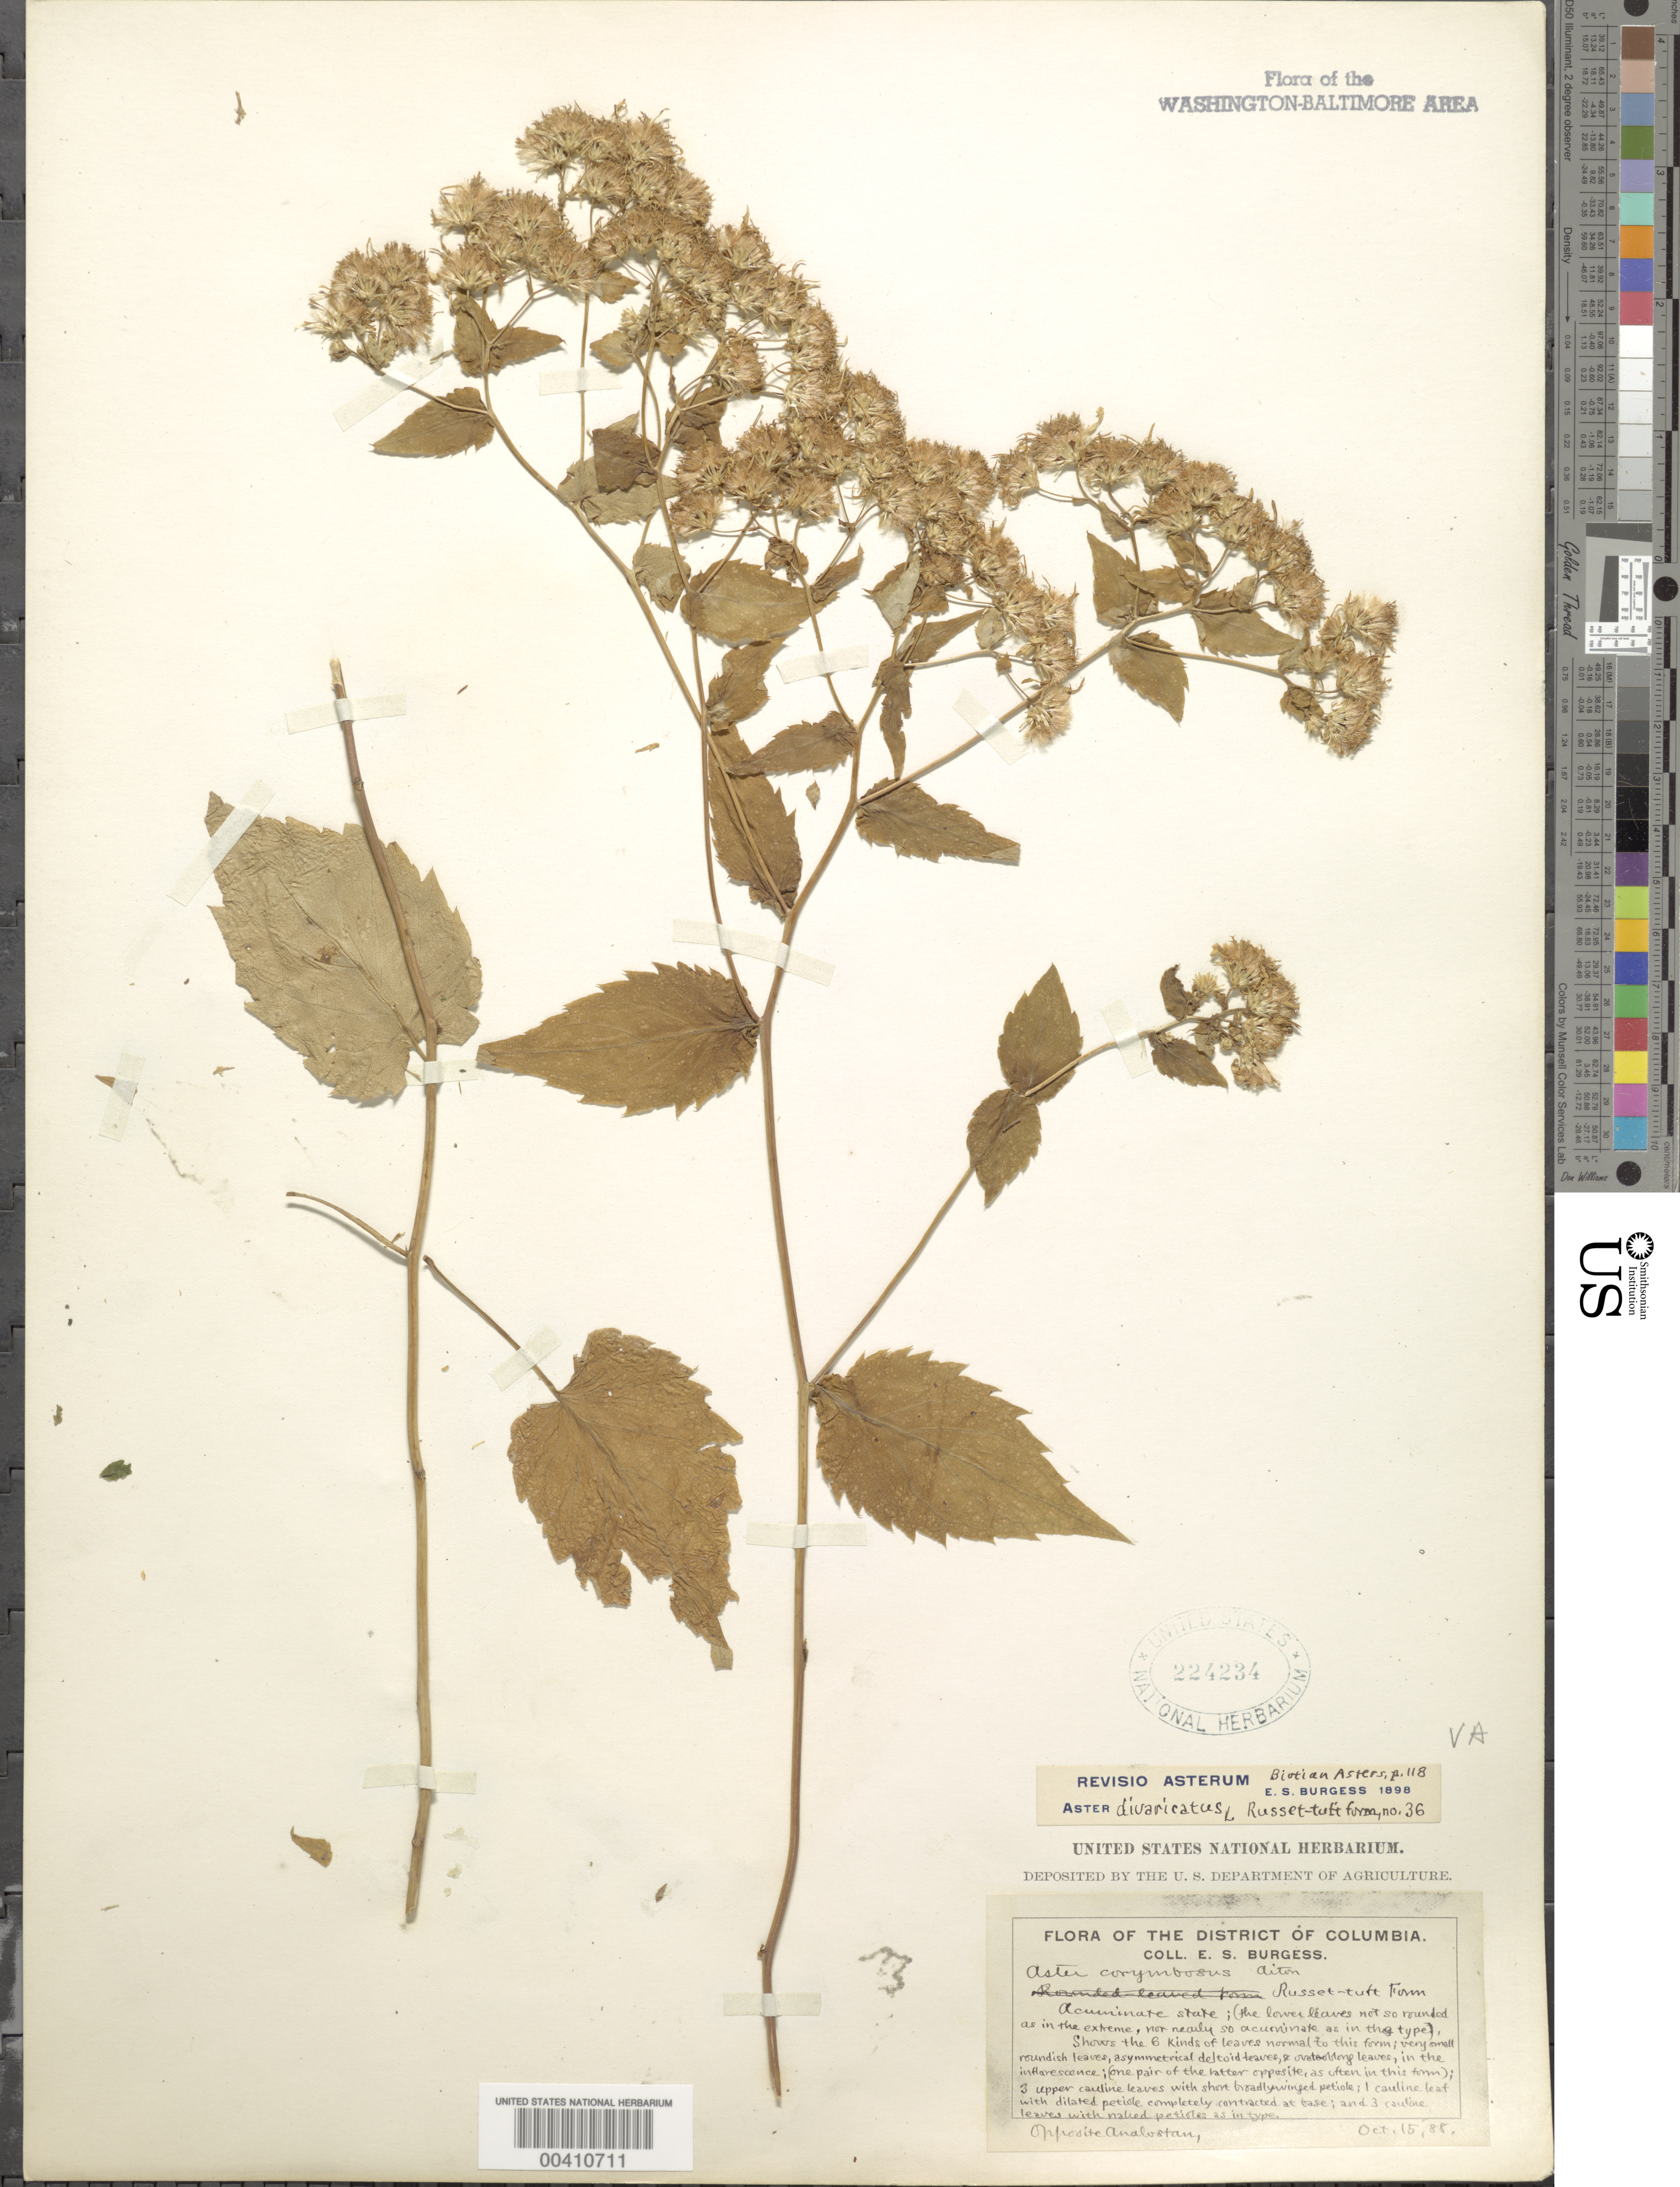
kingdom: Plantae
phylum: Tracheophyta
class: Magnoliopsida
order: Asterales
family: Asteraceae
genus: Eurybia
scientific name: Eurybia divaricata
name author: (L.) G.L. Nesom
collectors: E. Burgess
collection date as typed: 15 Oct 1888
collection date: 1888-10-15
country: United States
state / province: District of Columbia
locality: opposite Roosevelt Island (Analostan)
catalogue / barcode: US 224234